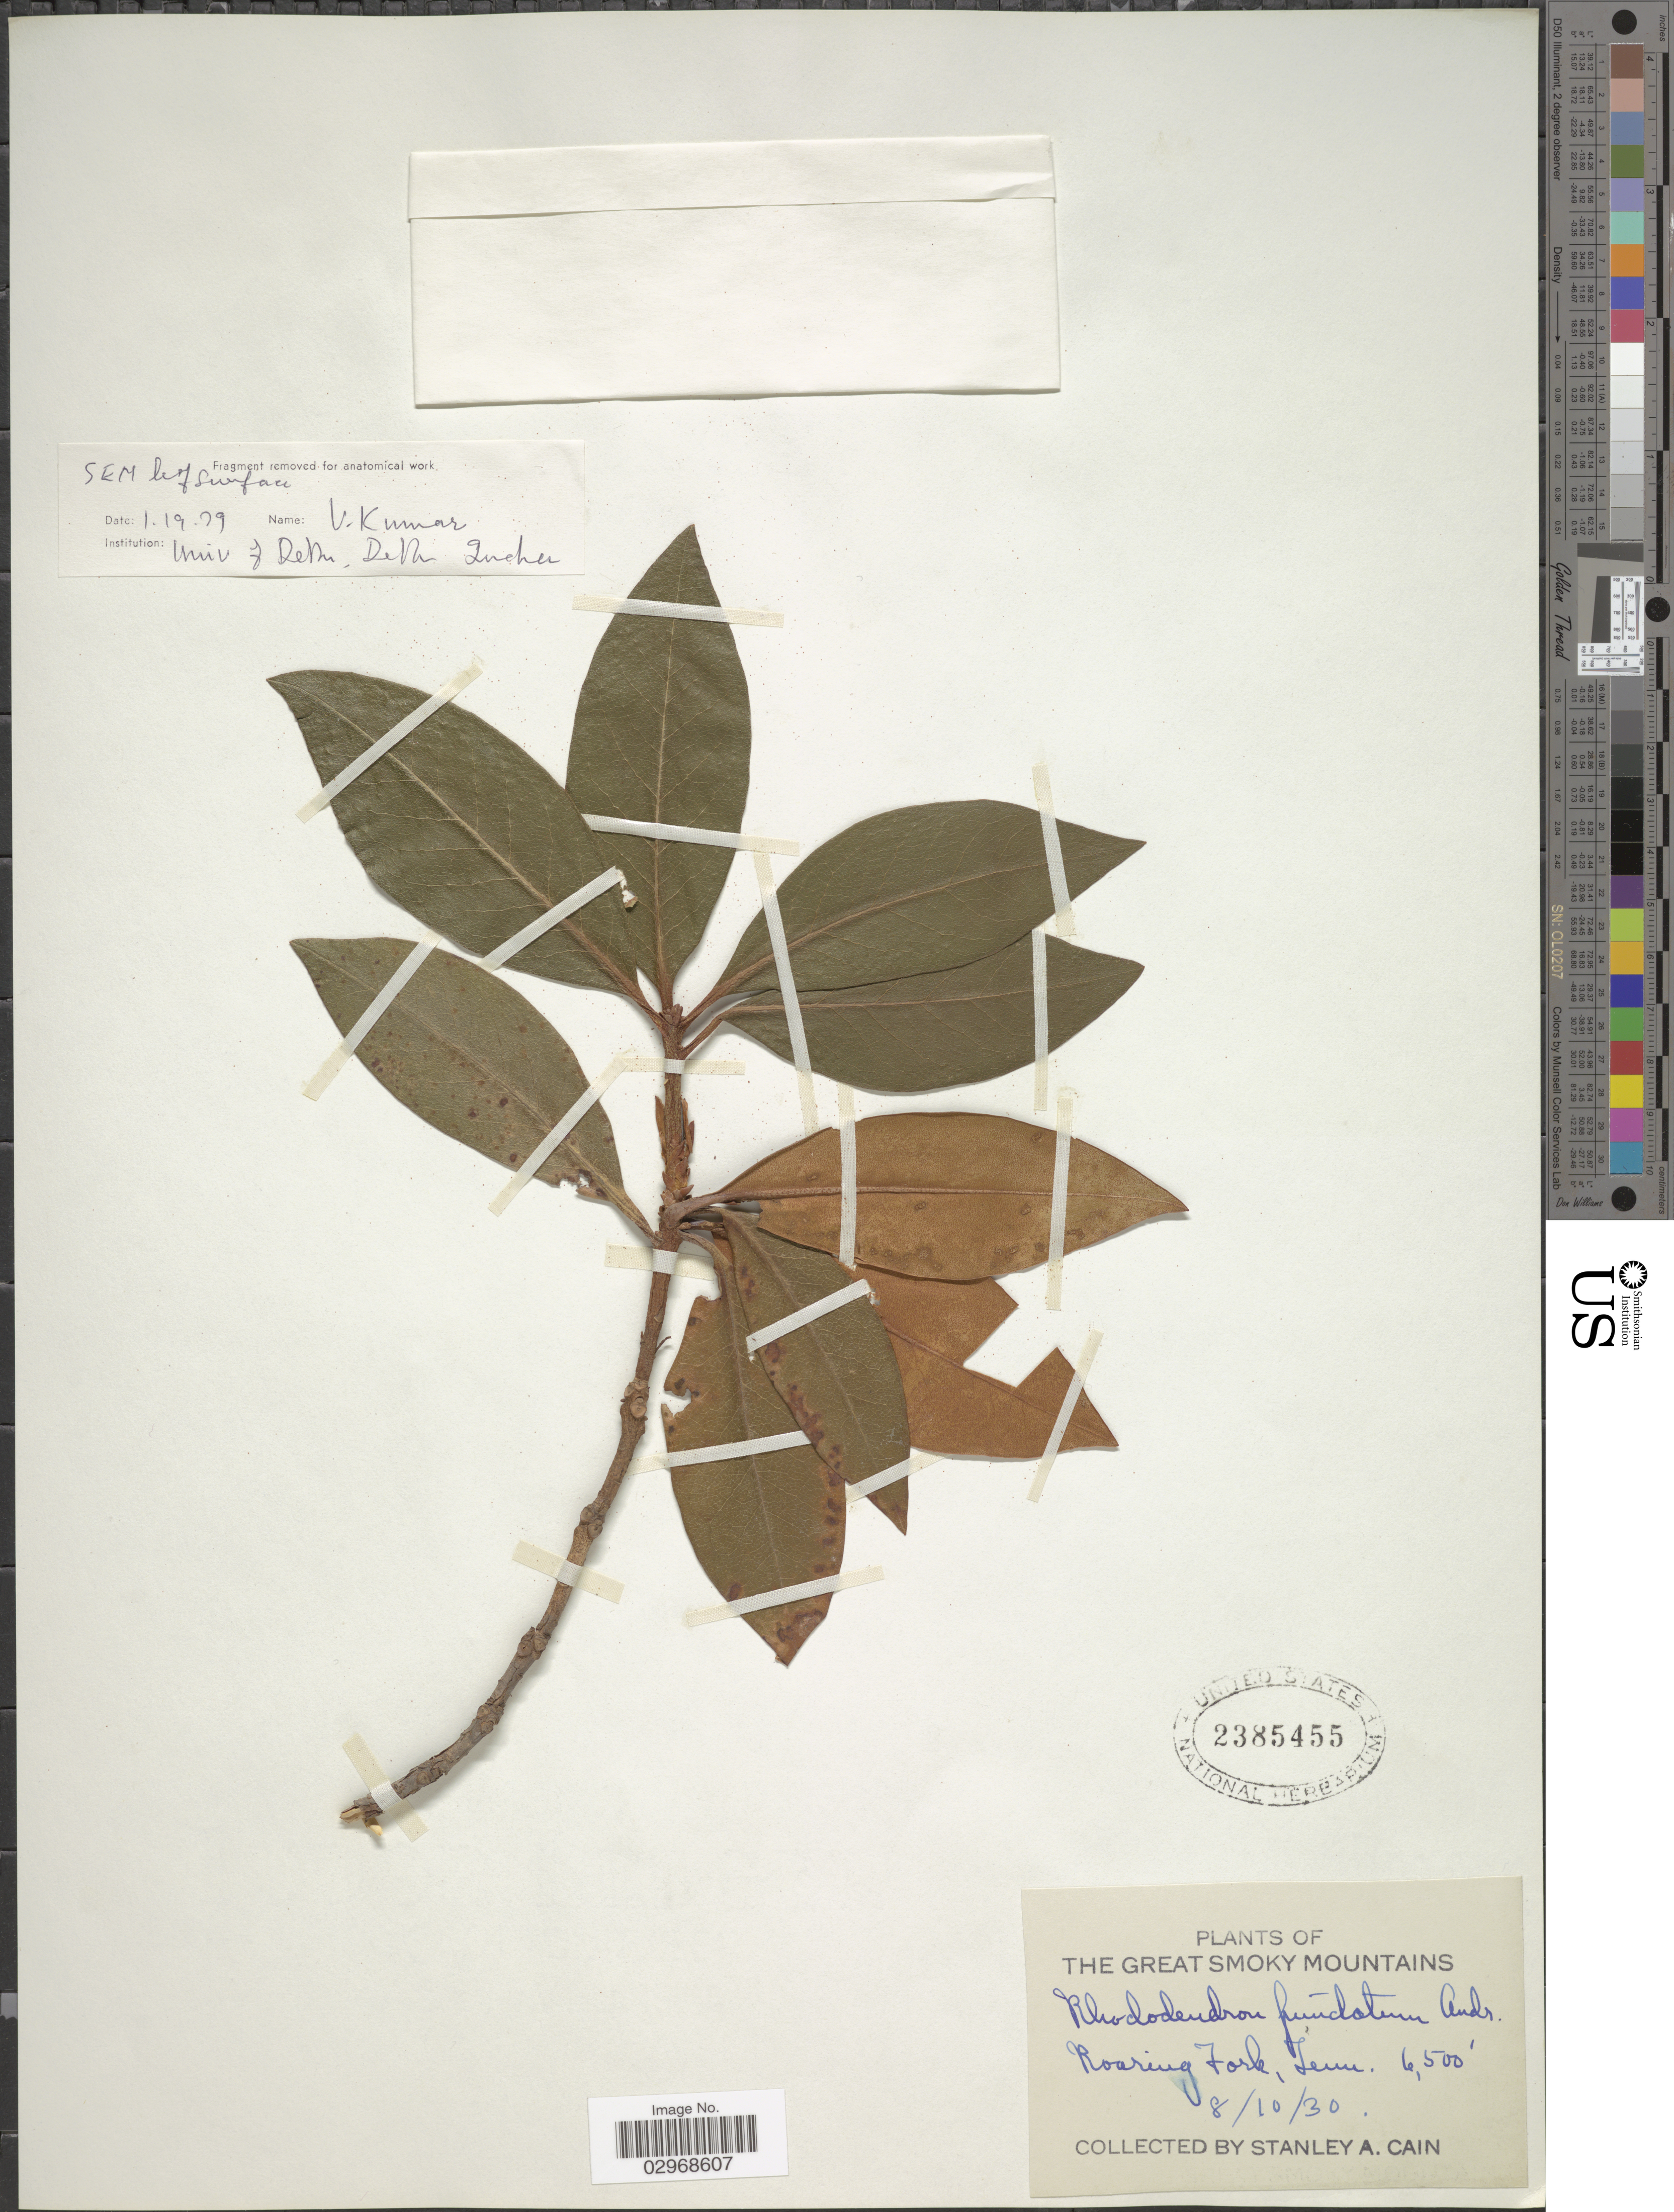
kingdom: Plantae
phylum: Tracheophyta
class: Magnoliopsida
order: Ericales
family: Ericaceae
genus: Rhododendron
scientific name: Rhododendron minus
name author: Michx.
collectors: S. Cain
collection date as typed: Transcribed d/m/y: 10/8/30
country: United States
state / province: Tennessee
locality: The Great Smoky Mountains. Roaring Fork.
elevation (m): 1981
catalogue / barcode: US 2385455